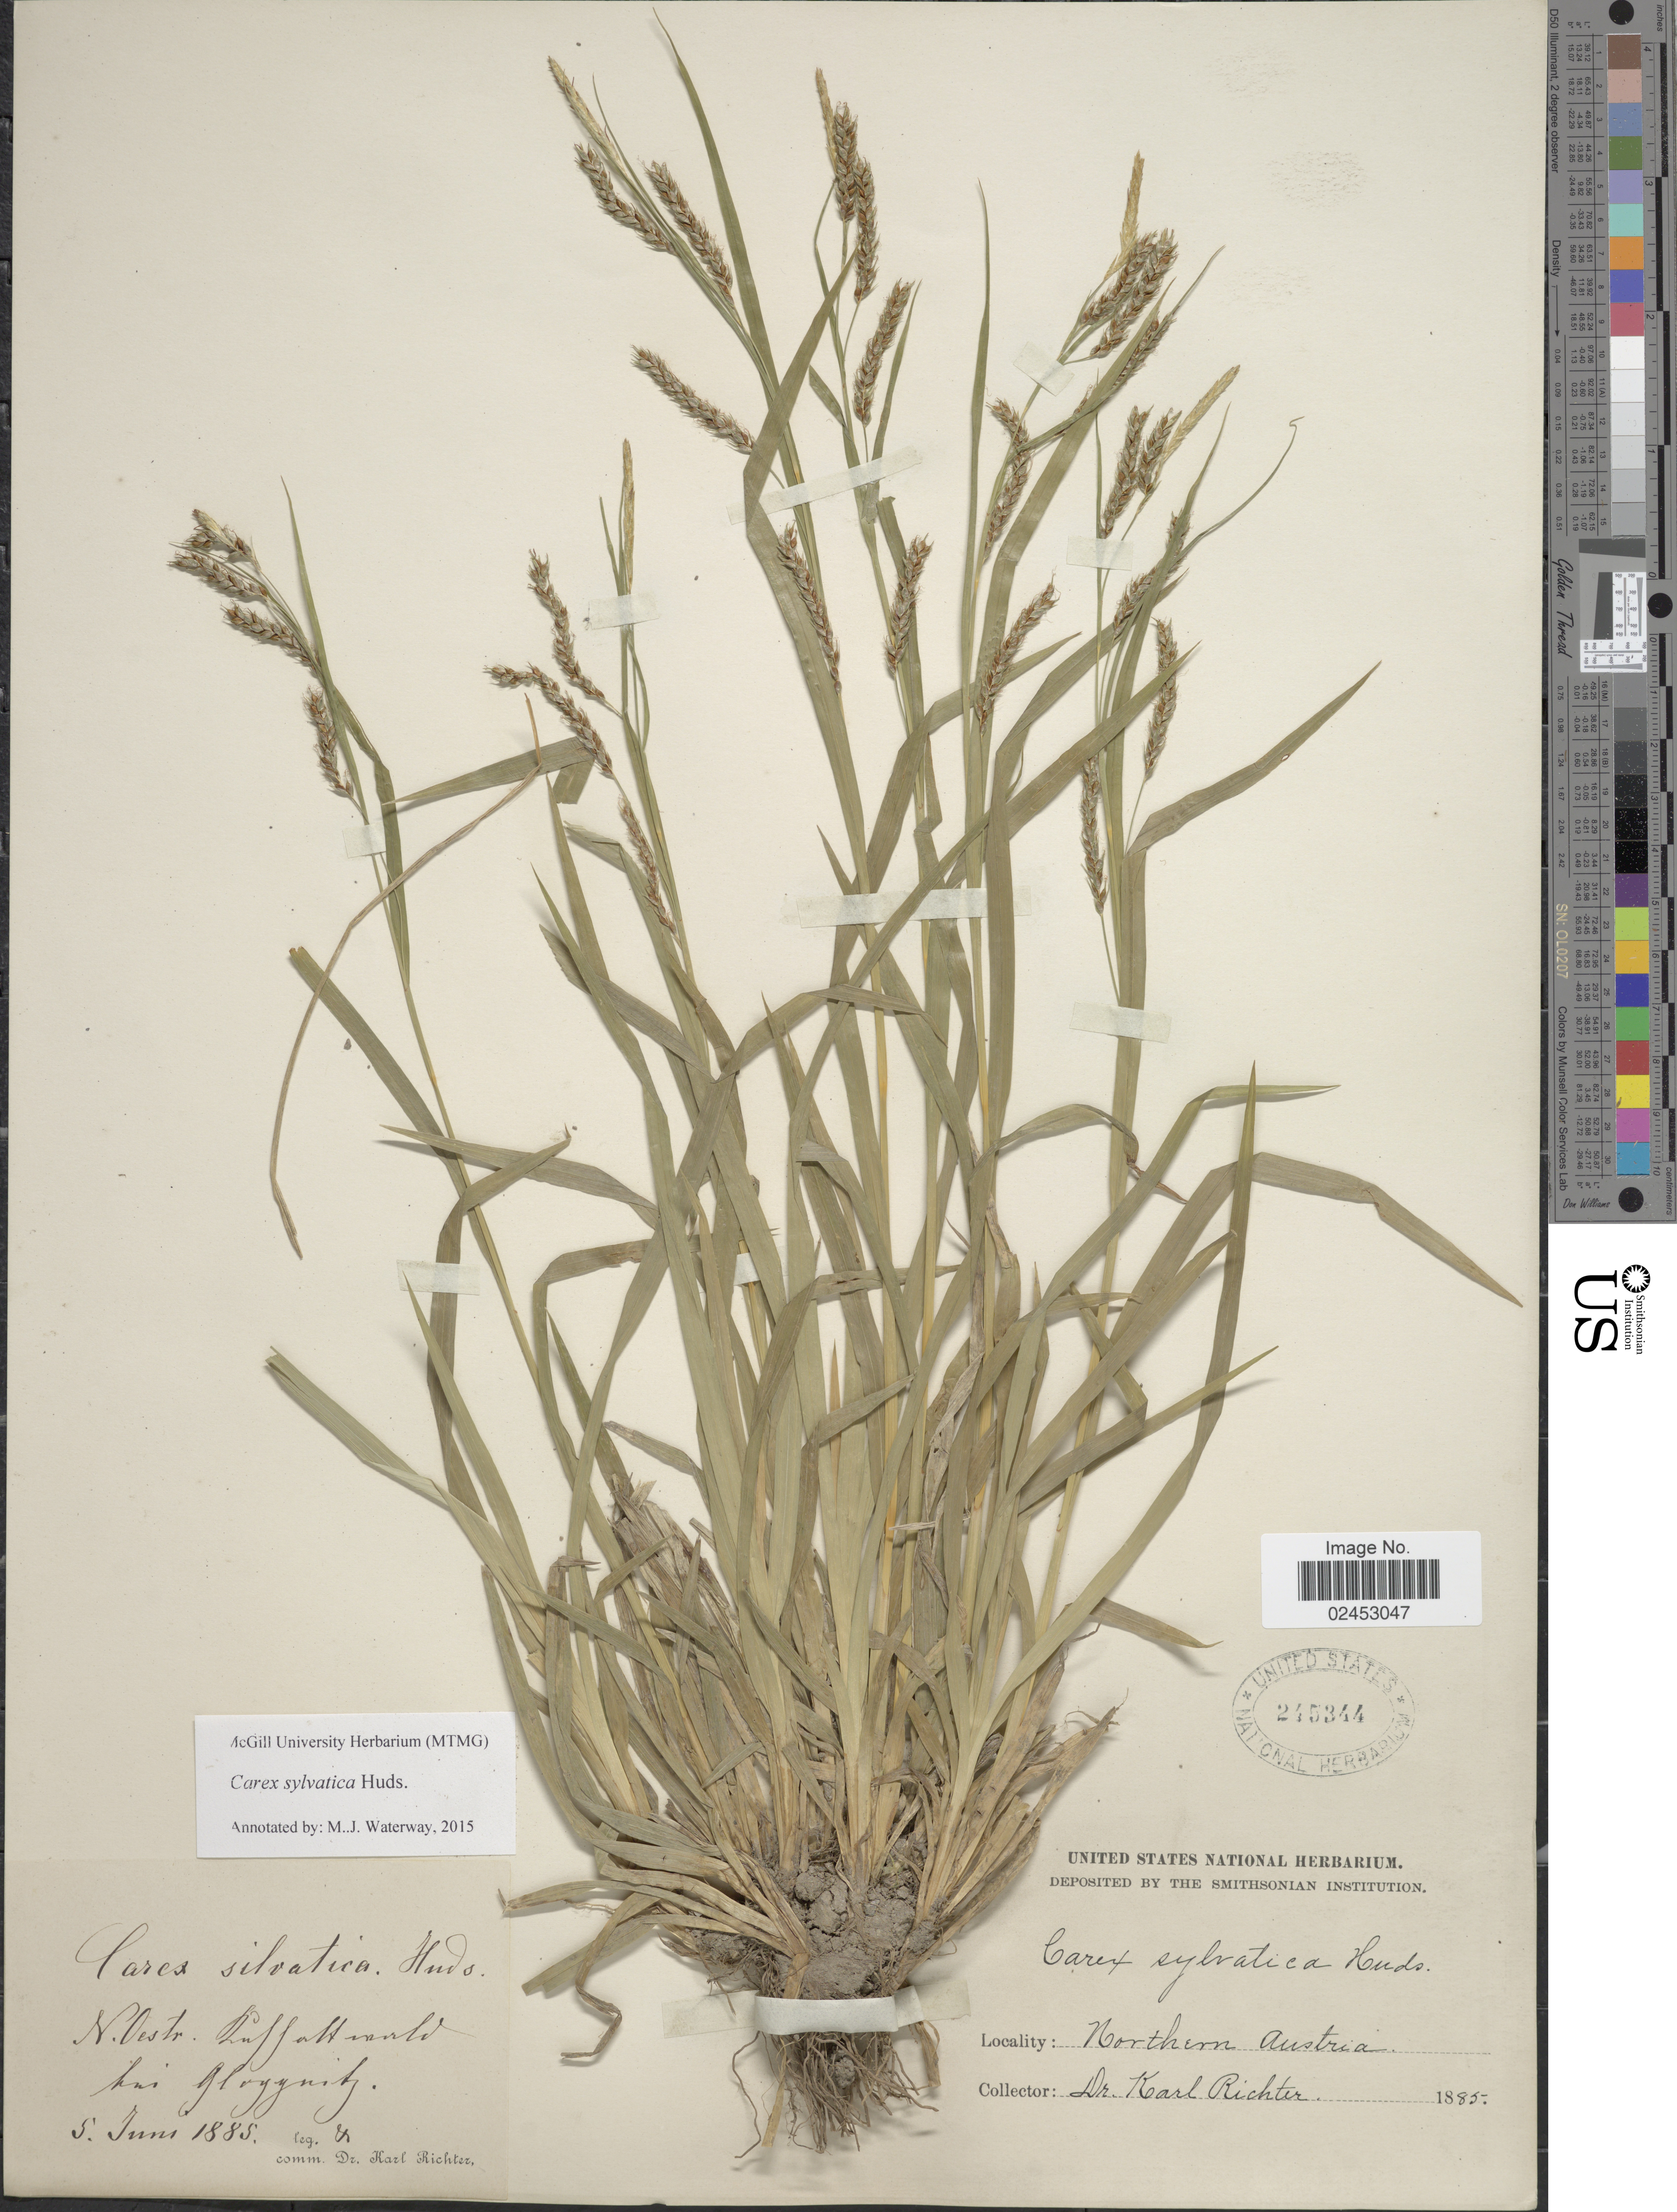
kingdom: Plantae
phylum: Tracheophyta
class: Liliopsida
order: Poales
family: Cyperaceae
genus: Carex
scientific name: Carex sylvatica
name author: Huds.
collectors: K. Richter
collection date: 1885-06-05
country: Austria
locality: N. Oestr. Luffaltwarld [interpreted] bei Gloggnitz, Northern Austria.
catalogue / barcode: US 245344